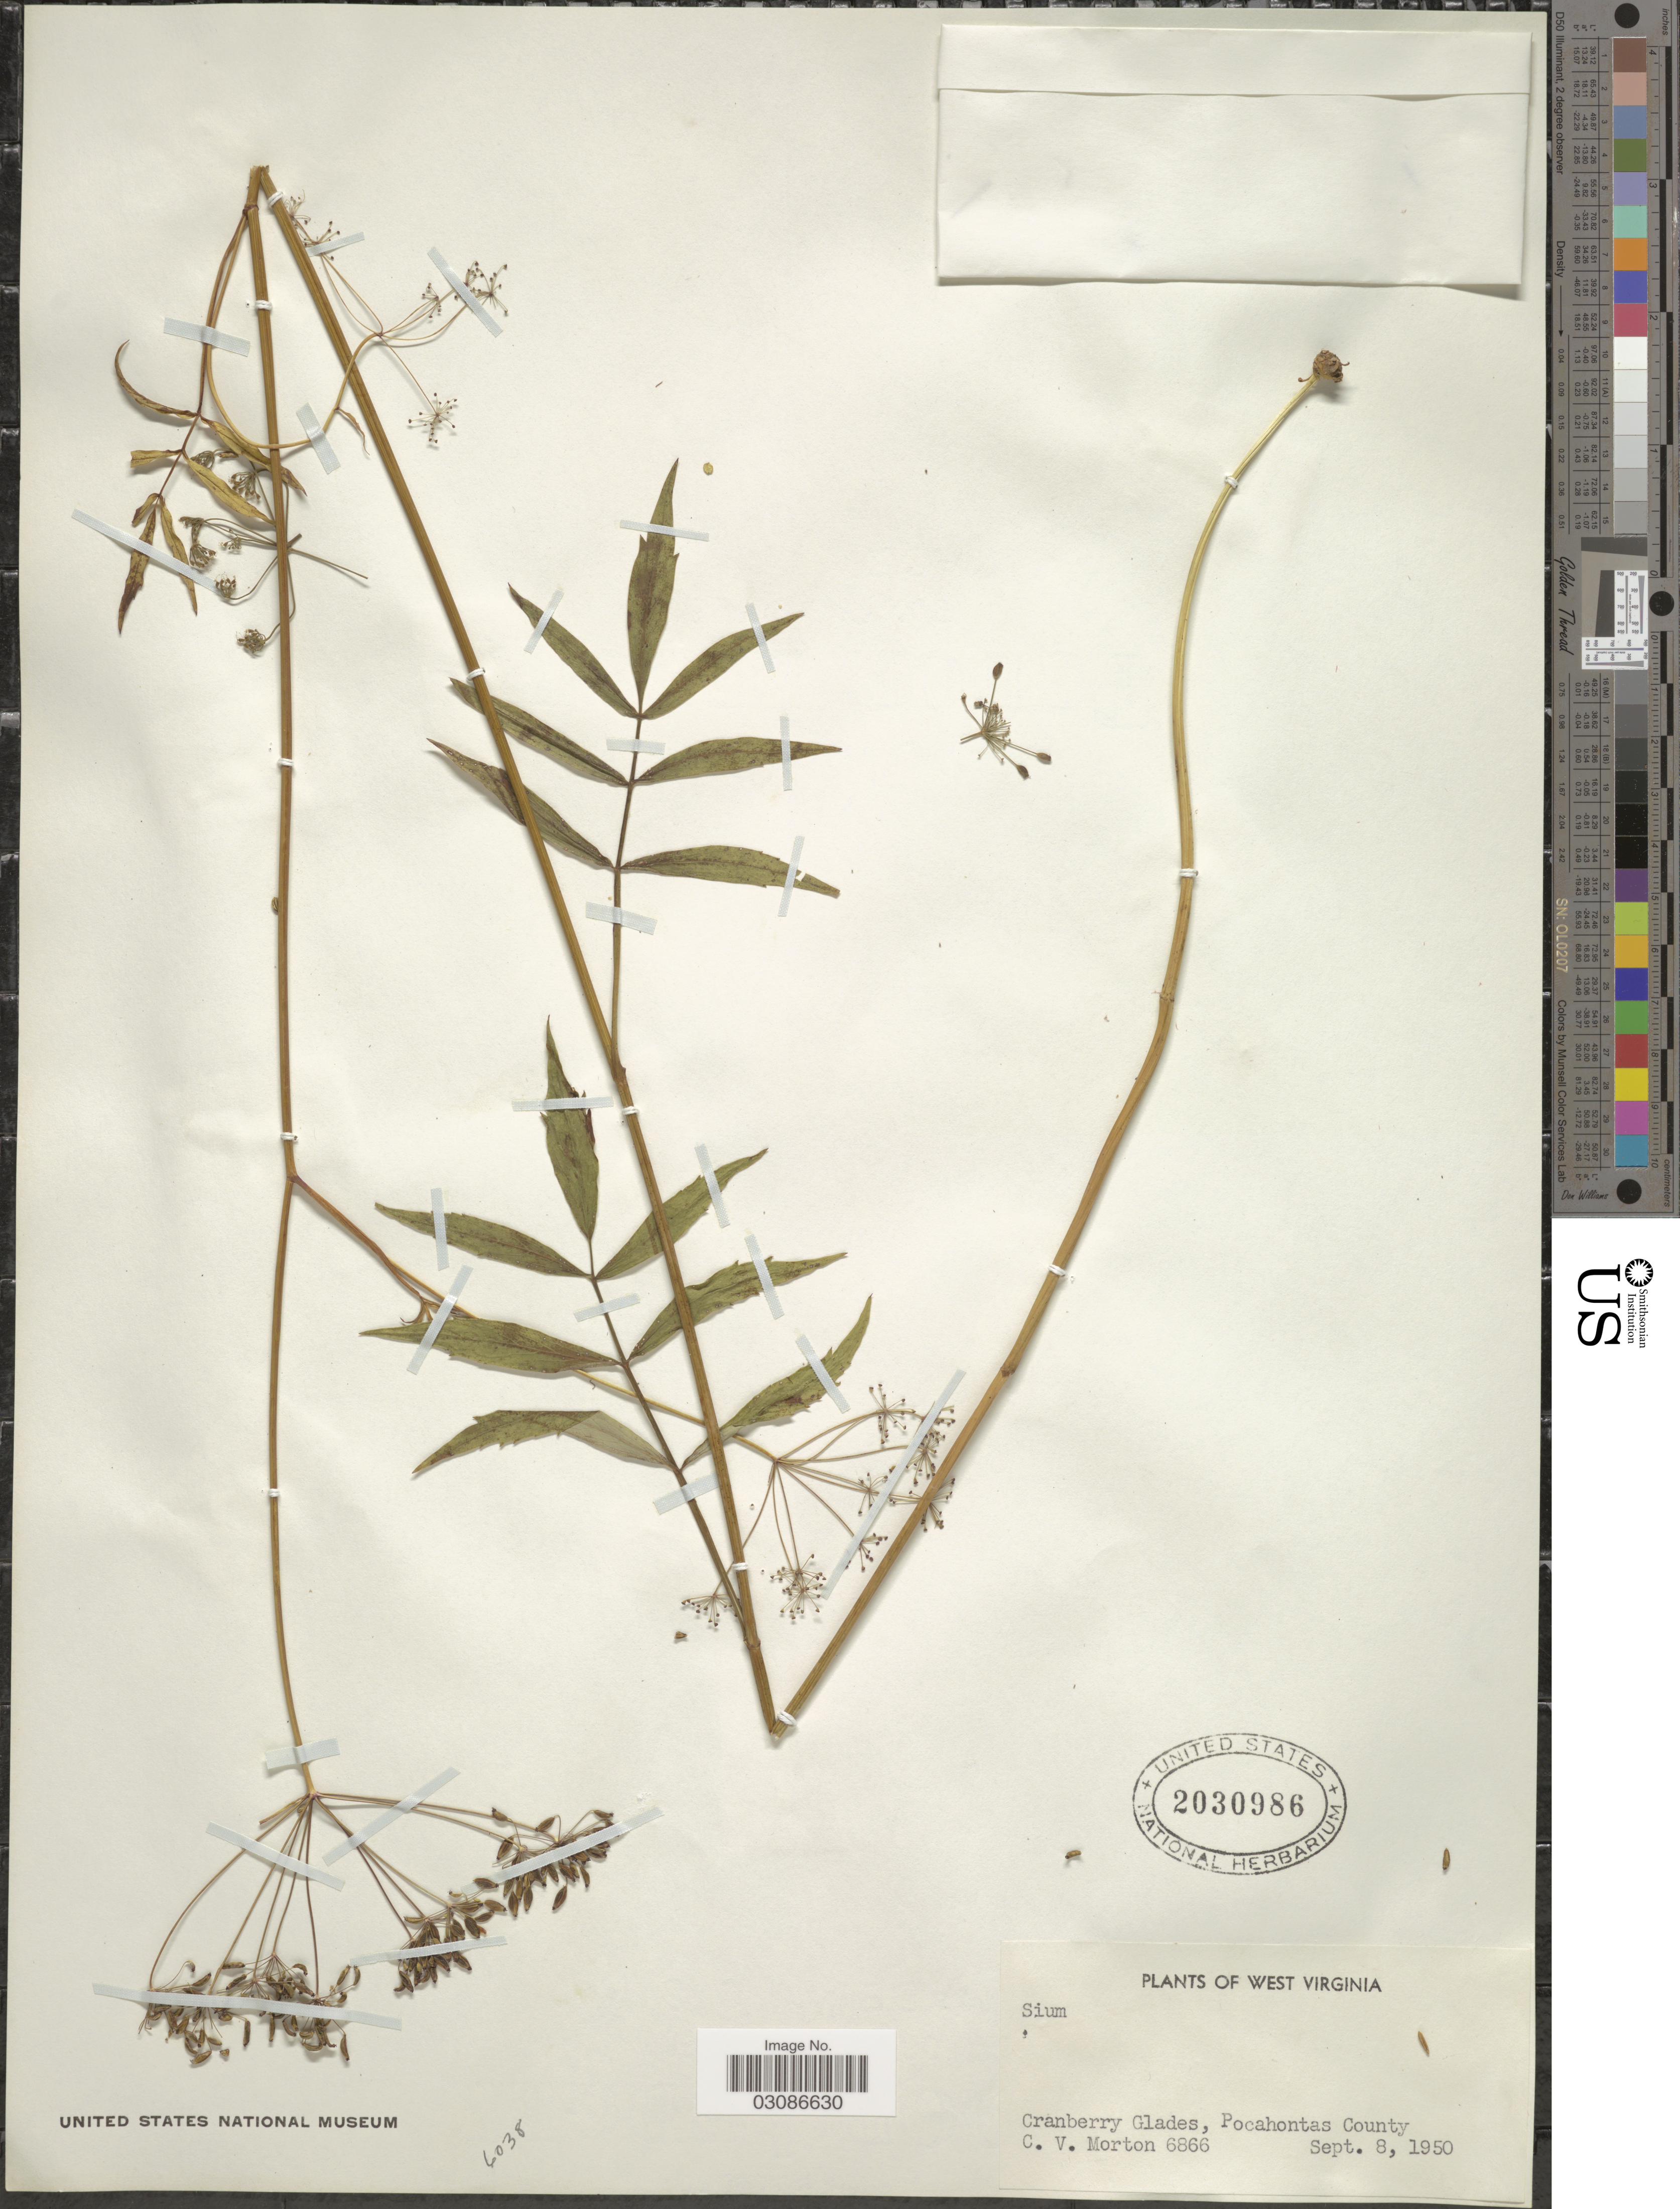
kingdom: Plantae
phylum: Tracheophyta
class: Magnoliopsida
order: Apiales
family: Apiaceae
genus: Sium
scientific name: Sium sp.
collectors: C. V. Morton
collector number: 6866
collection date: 1950-09-08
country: United States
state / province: West Virginia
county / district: Pocahontas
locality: Cranberry Glades, Pocahontas County.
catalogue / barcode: US 2030986